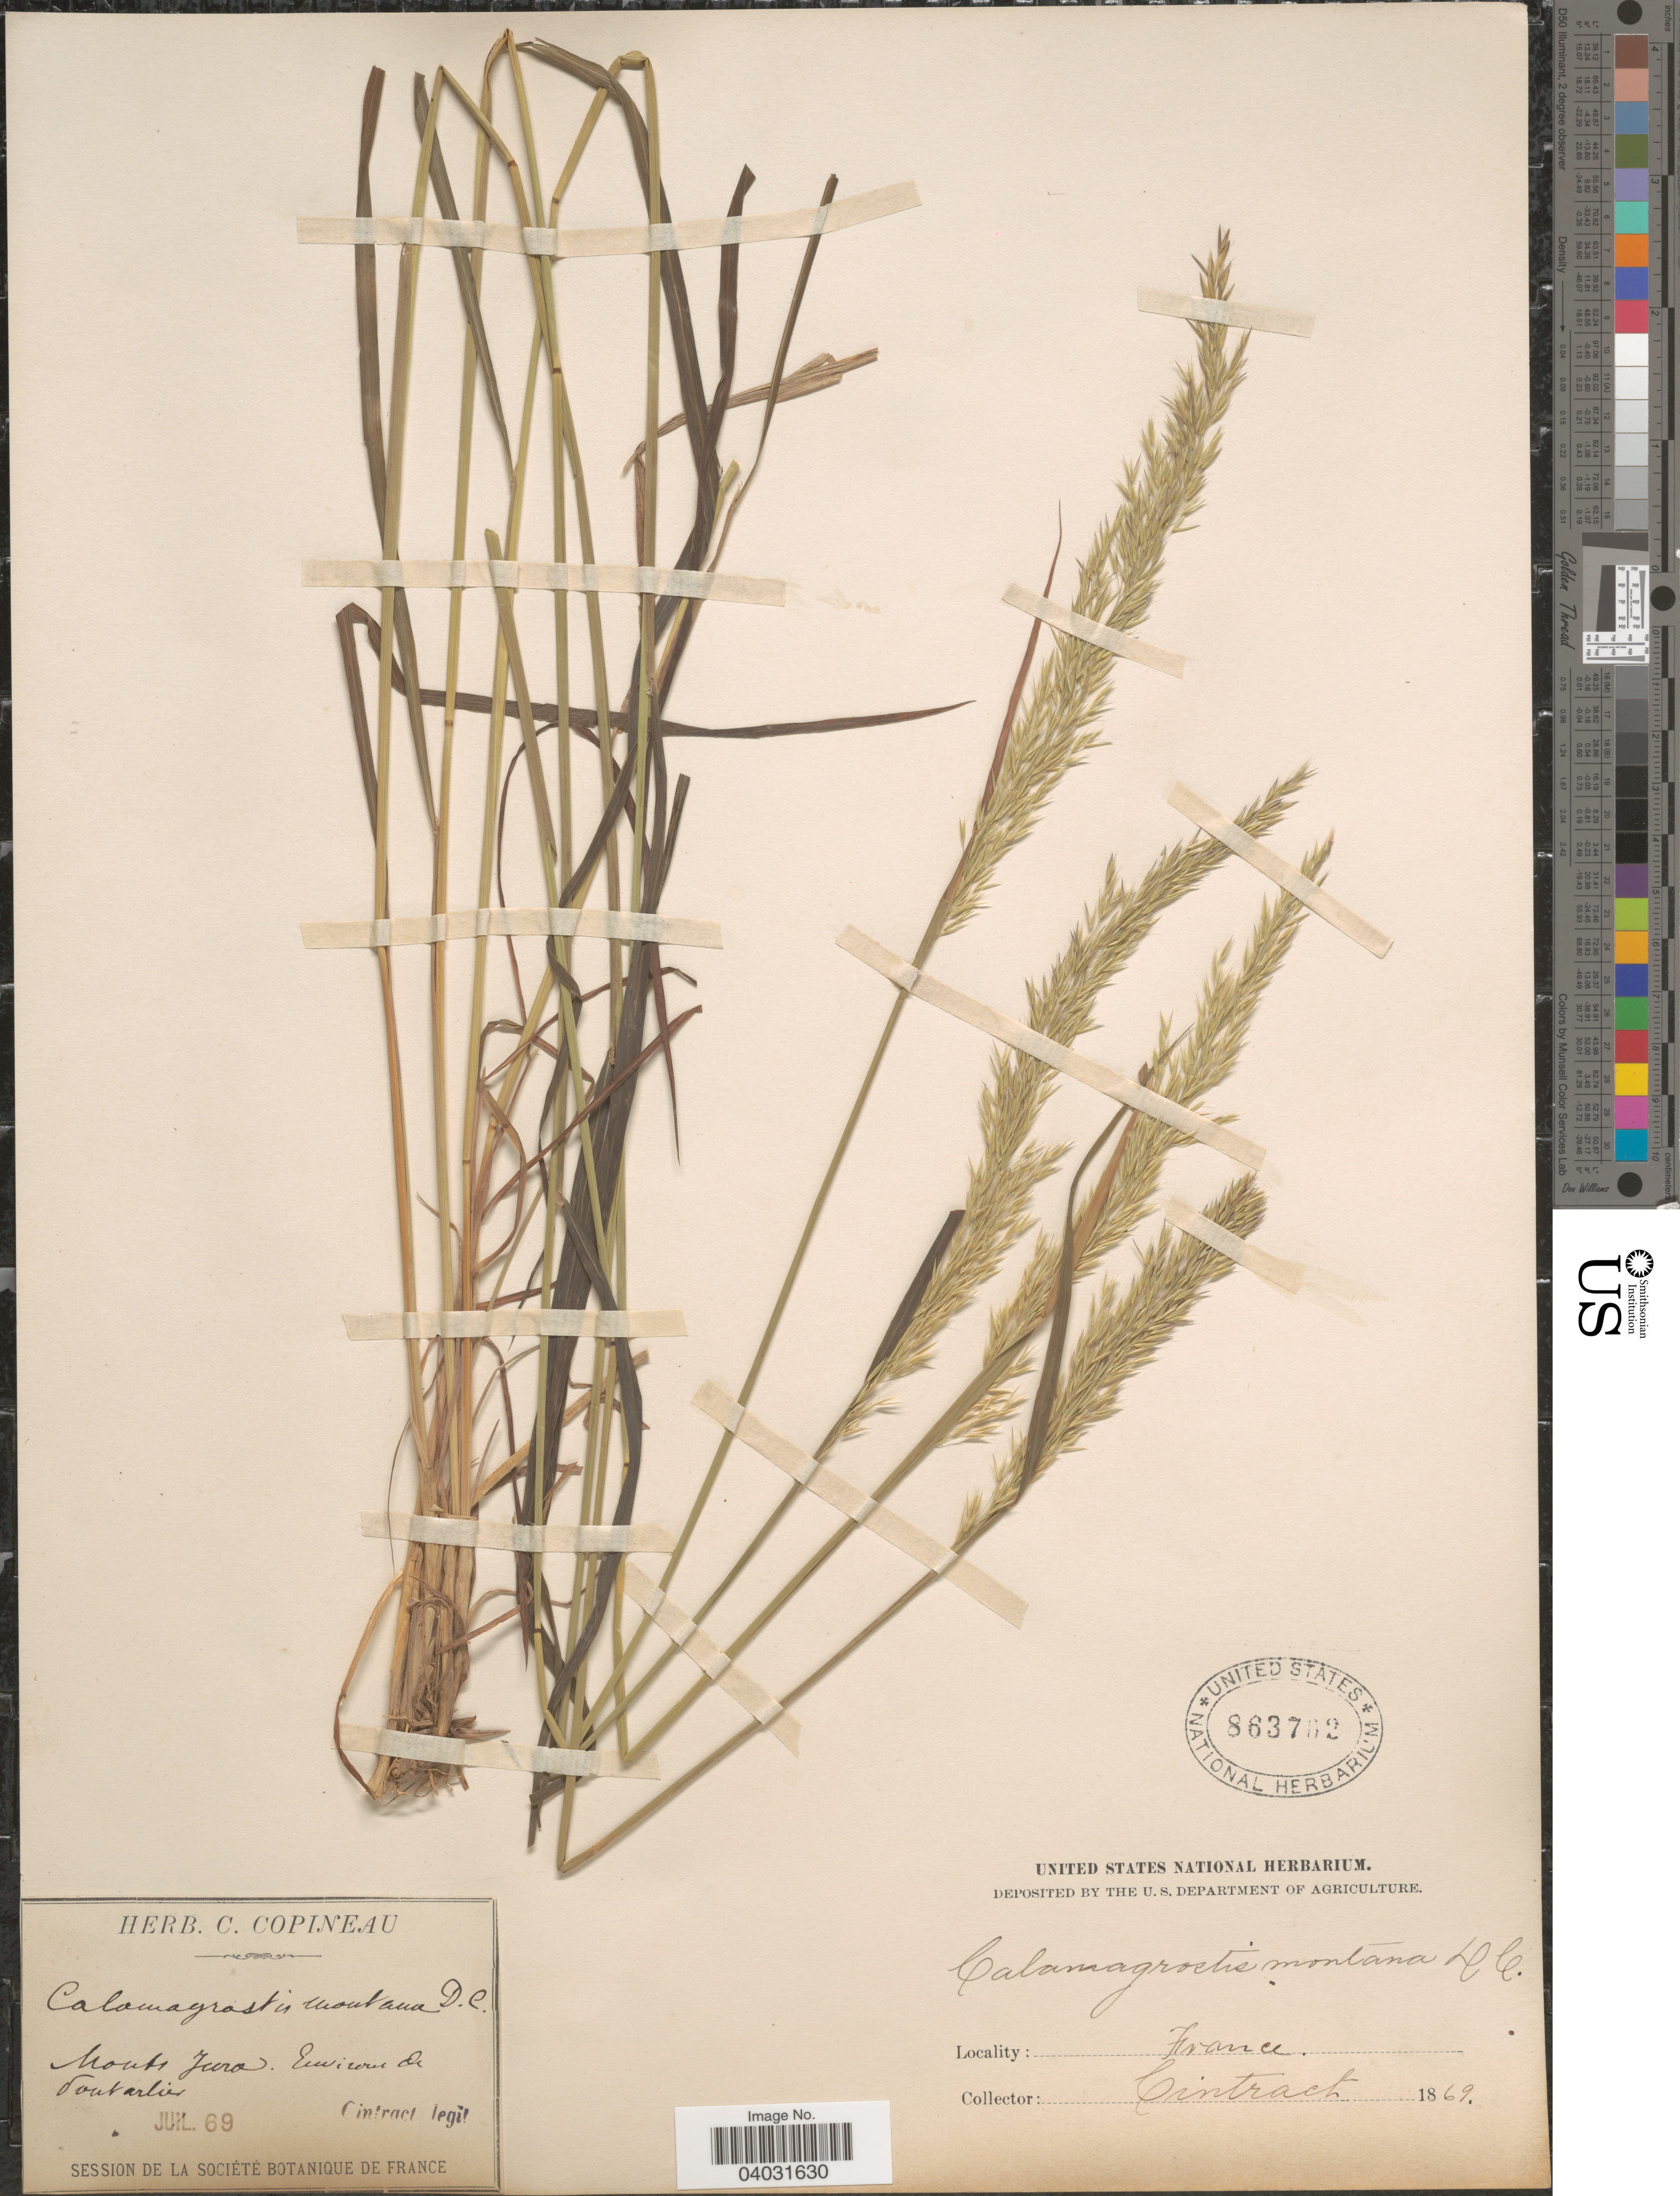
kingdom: Plantae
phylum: Tracheophyta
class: Liliopsida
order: Poales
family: Poaceae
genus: Calamagrostis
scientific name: Calamagrostis varia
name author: Host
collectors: Cintract, --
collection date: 1869-07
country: France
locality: Monte Jura. Environs de Pontarlier.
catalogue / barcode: US 863702